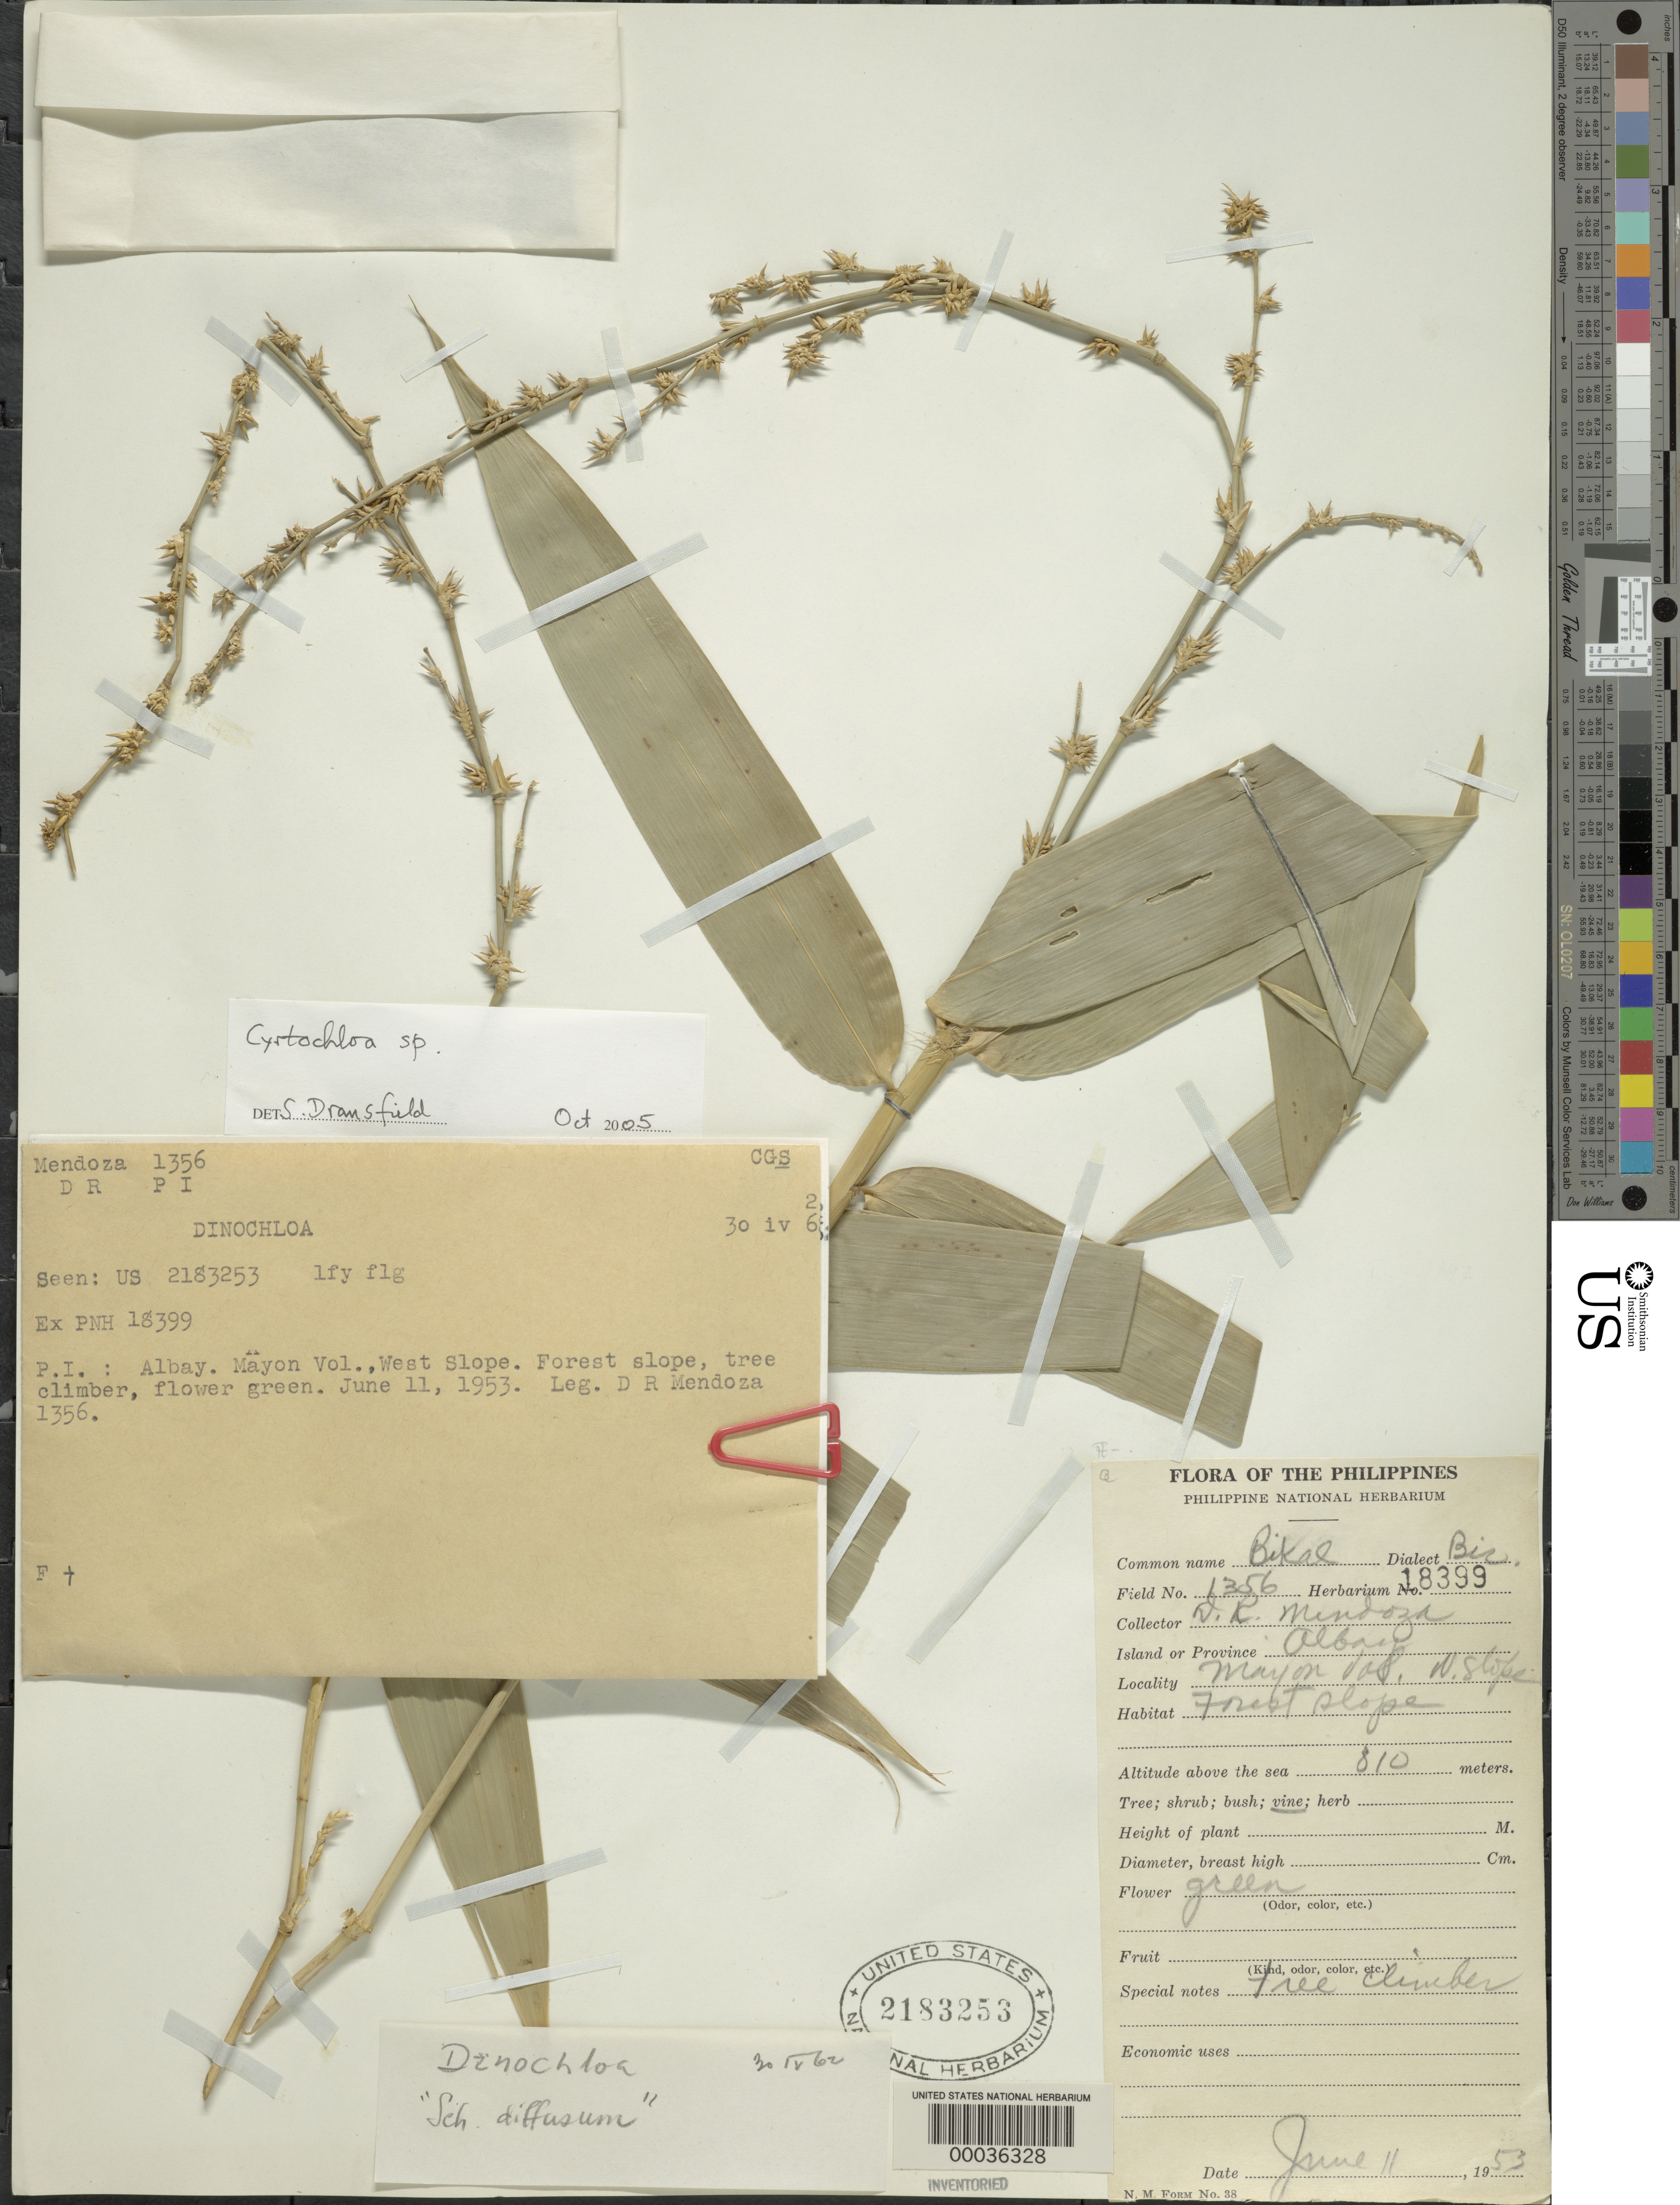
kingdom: Plantae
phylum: Tracheophyta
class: Liliopsida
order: Poales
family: Poaceae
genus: Cyrtochloa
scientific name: Cyrtochloa sp.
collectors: D. Mendoza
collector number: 18399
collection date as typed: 11 Jun 1953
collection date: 1953-06-11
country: Philippines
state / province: Bicol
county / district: Albay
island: Luzon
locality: Mayon Vol., west slope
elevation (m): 810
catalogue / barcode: US 2183253